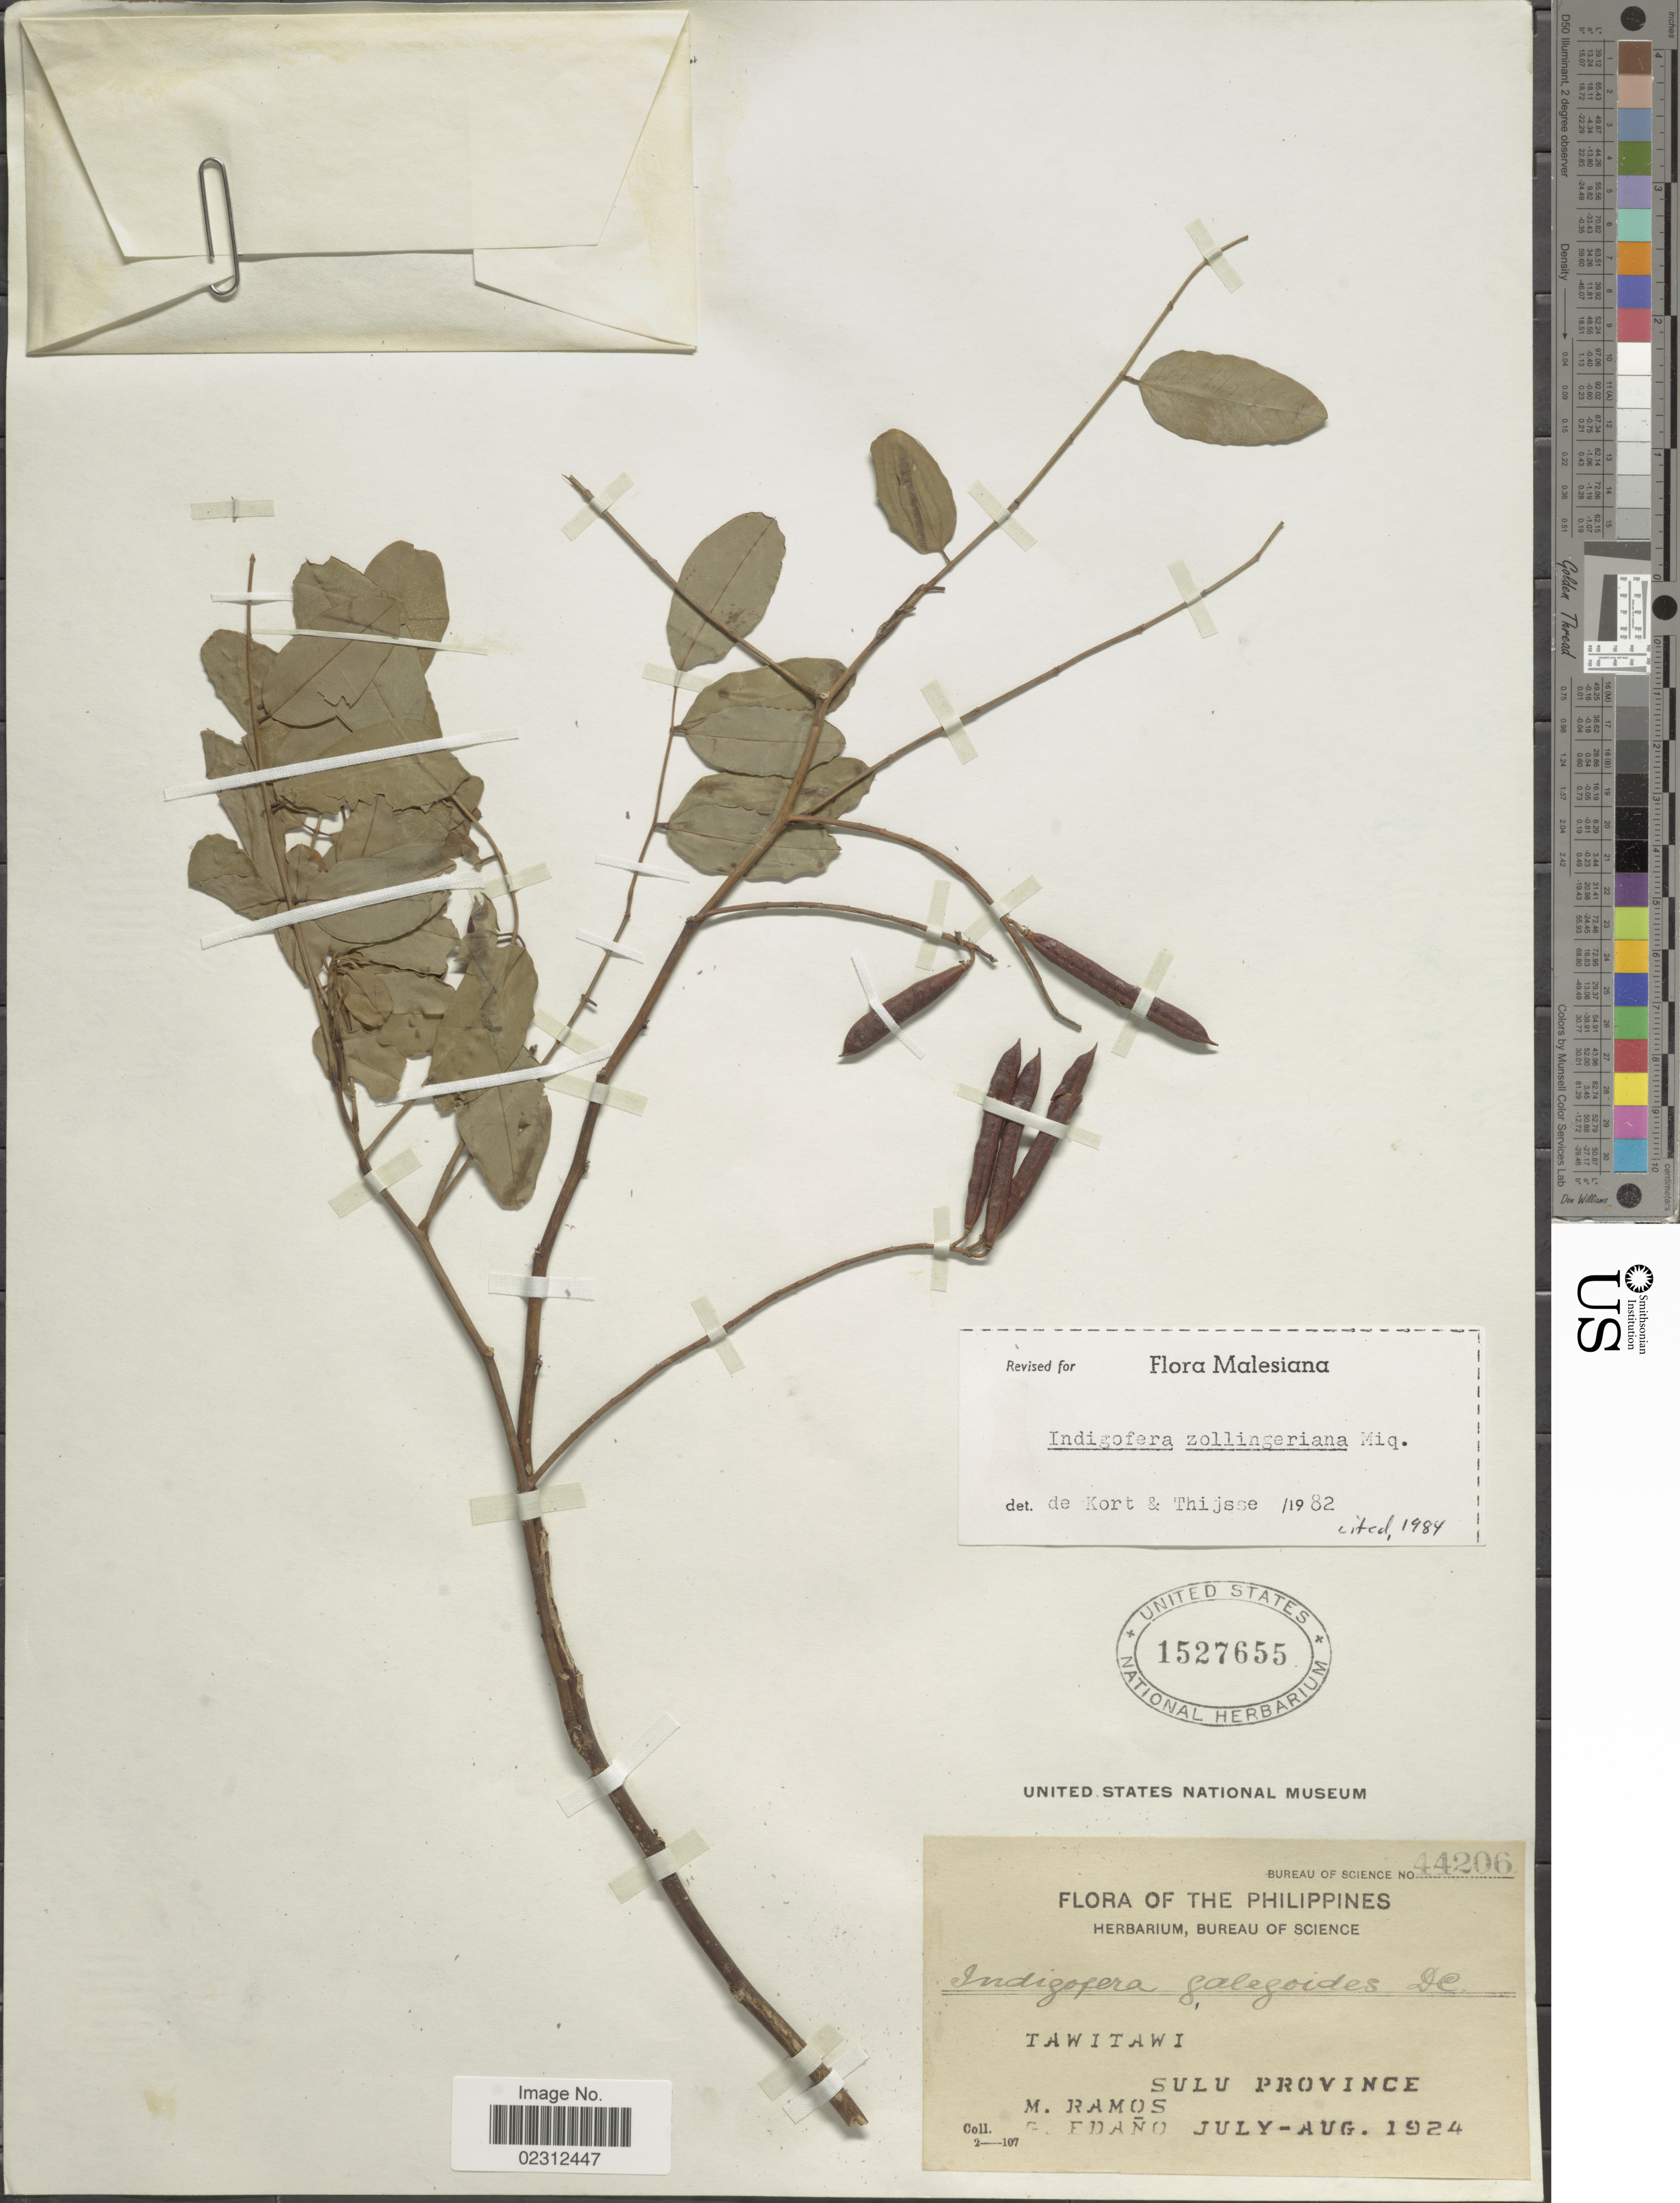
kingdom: Plantae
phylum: Tracheophyta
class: Magnoliopsida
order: Fabales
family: Fabaceae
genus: Indigofera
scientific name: Indigofera zollingeriana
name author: Miq.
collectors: M. Ramos & G. Edaño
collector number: Bureau Of Science 44206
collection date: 1924-07/1924-08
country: Philippines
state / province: Muslim Mindanao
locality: Tawi Tawi, Sulu Province,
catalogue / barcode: US 1527655